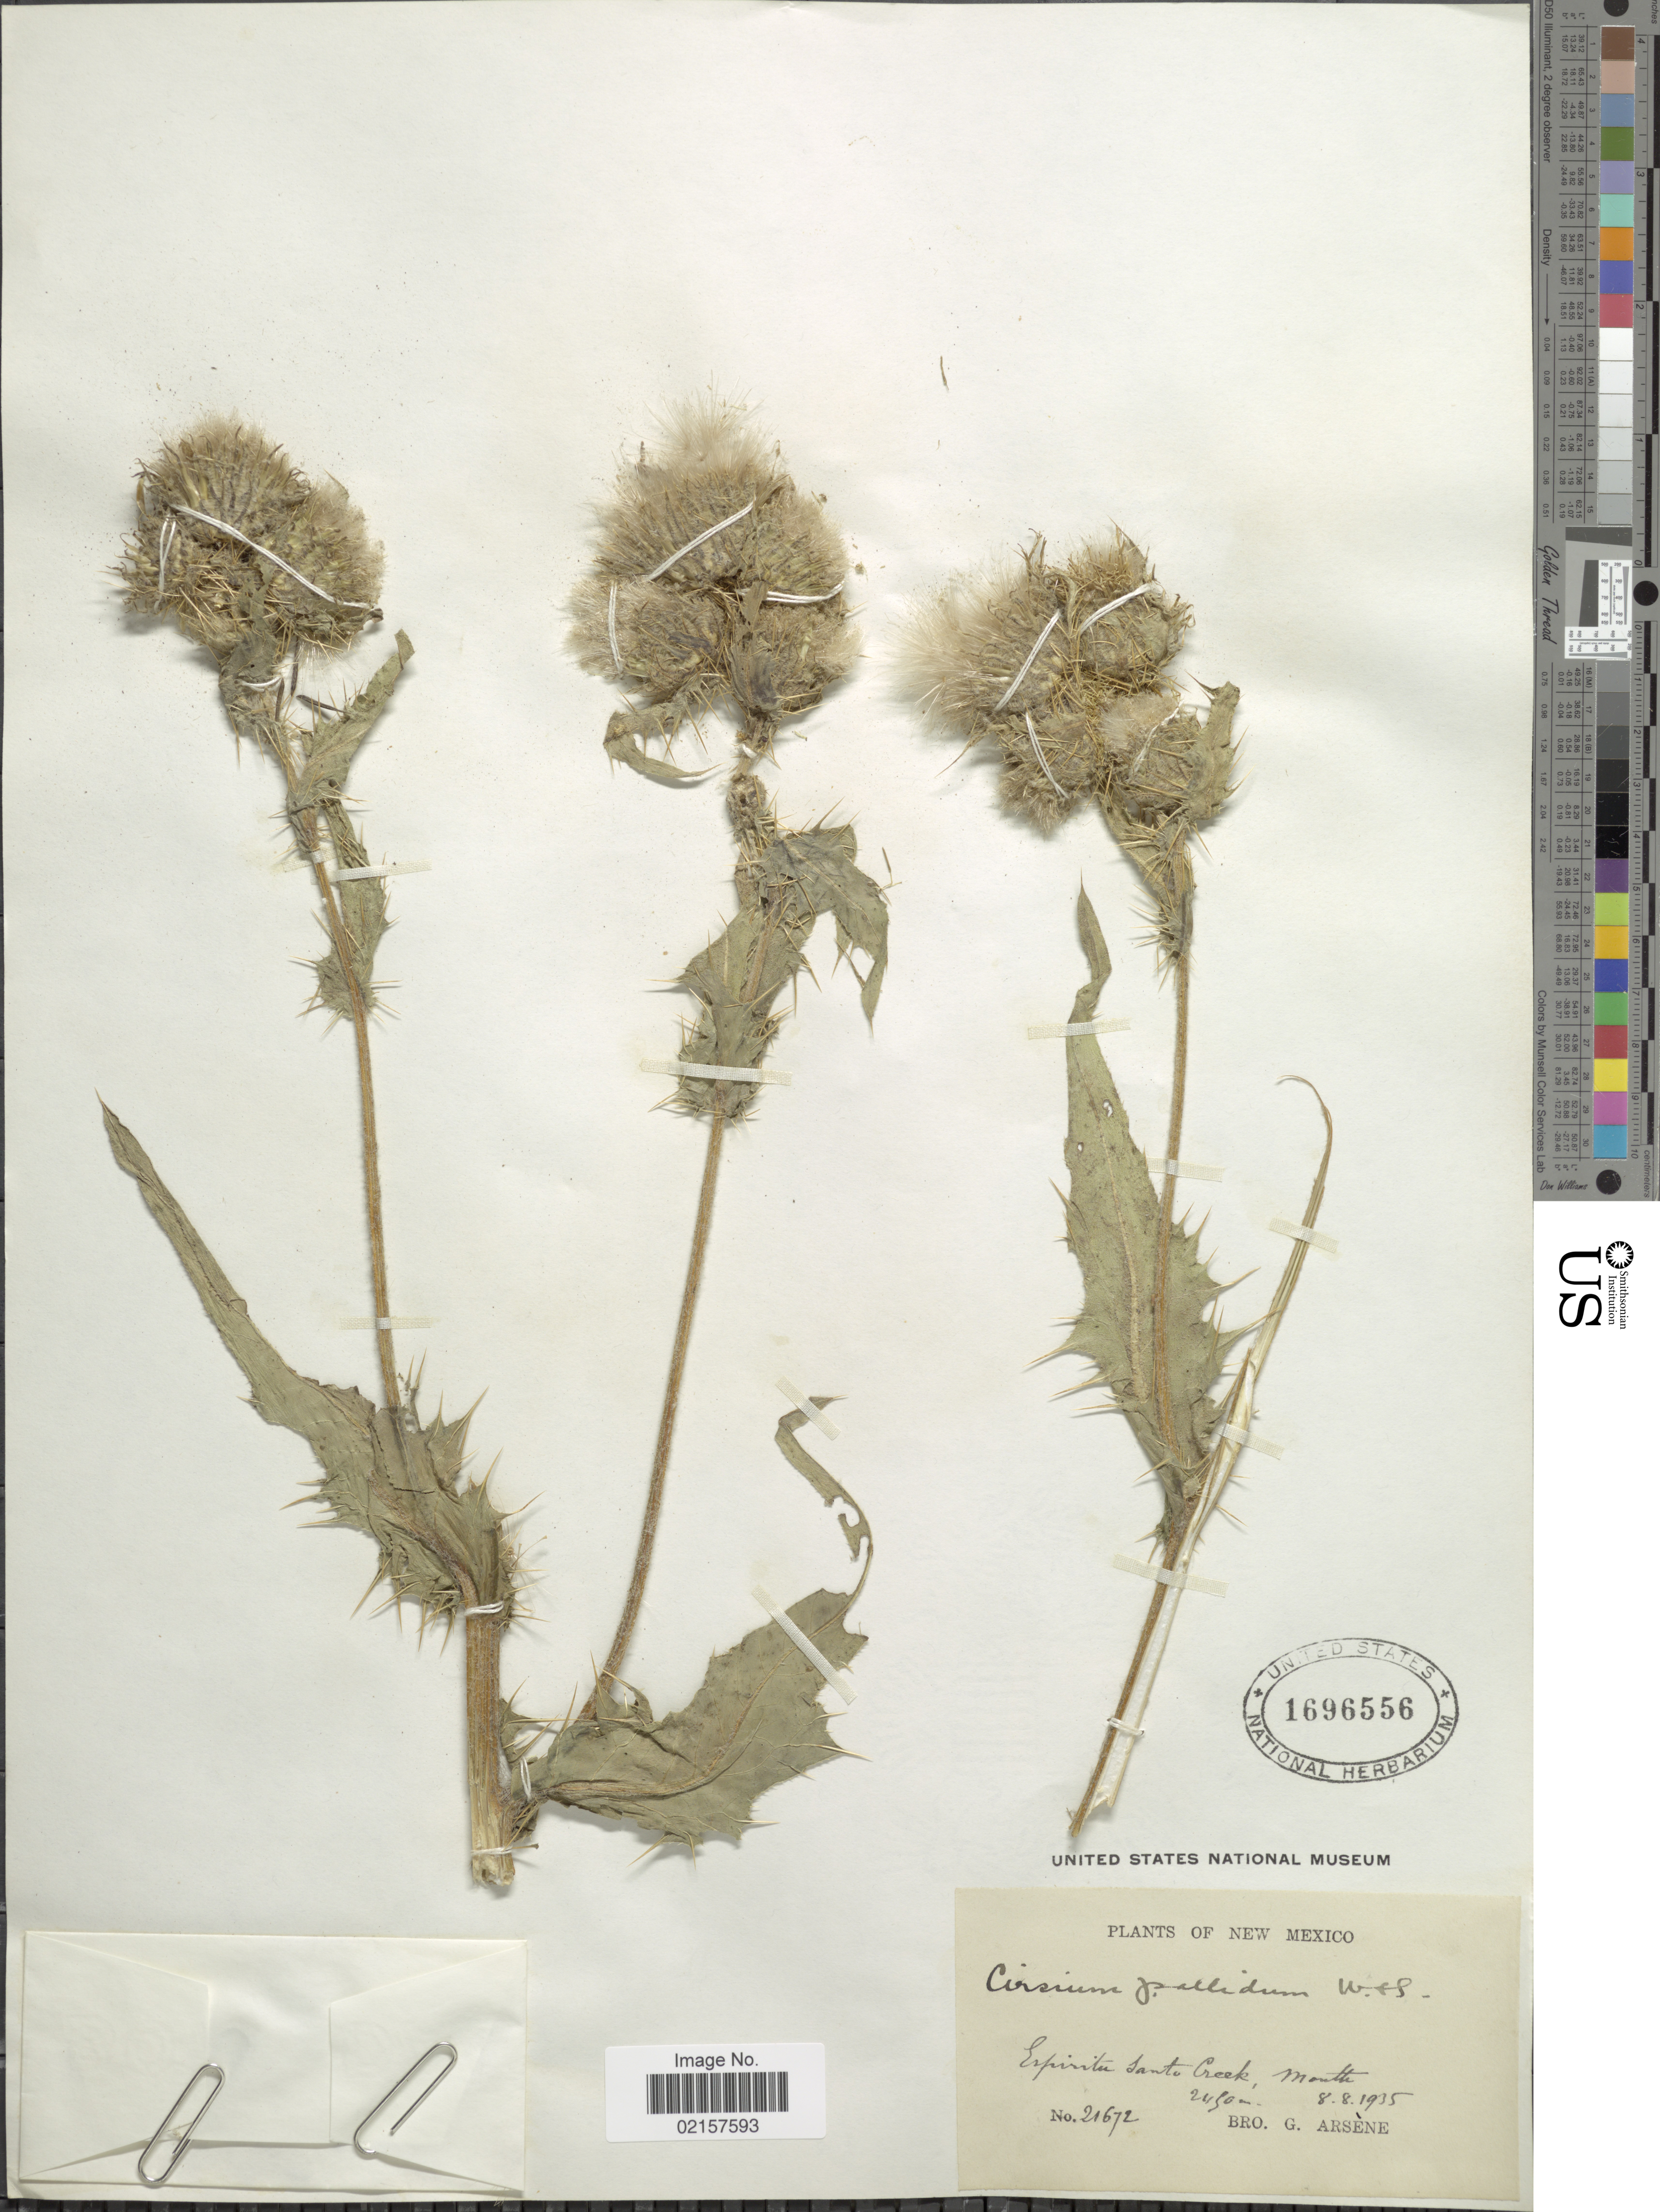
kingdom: Plantae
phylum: Tracheophyta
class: Magnoliopsida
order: Asterales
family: Asteraceae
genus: Cirsium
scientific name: Cirsium parryi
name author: (A. Gray) Petr.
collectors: Bro. G. Arsène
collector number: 21672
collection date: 1935-08-08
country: United States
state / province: New Mexico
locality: Espiritu Santo Creek, Mouth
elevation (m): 2450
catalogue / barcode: US 1696556